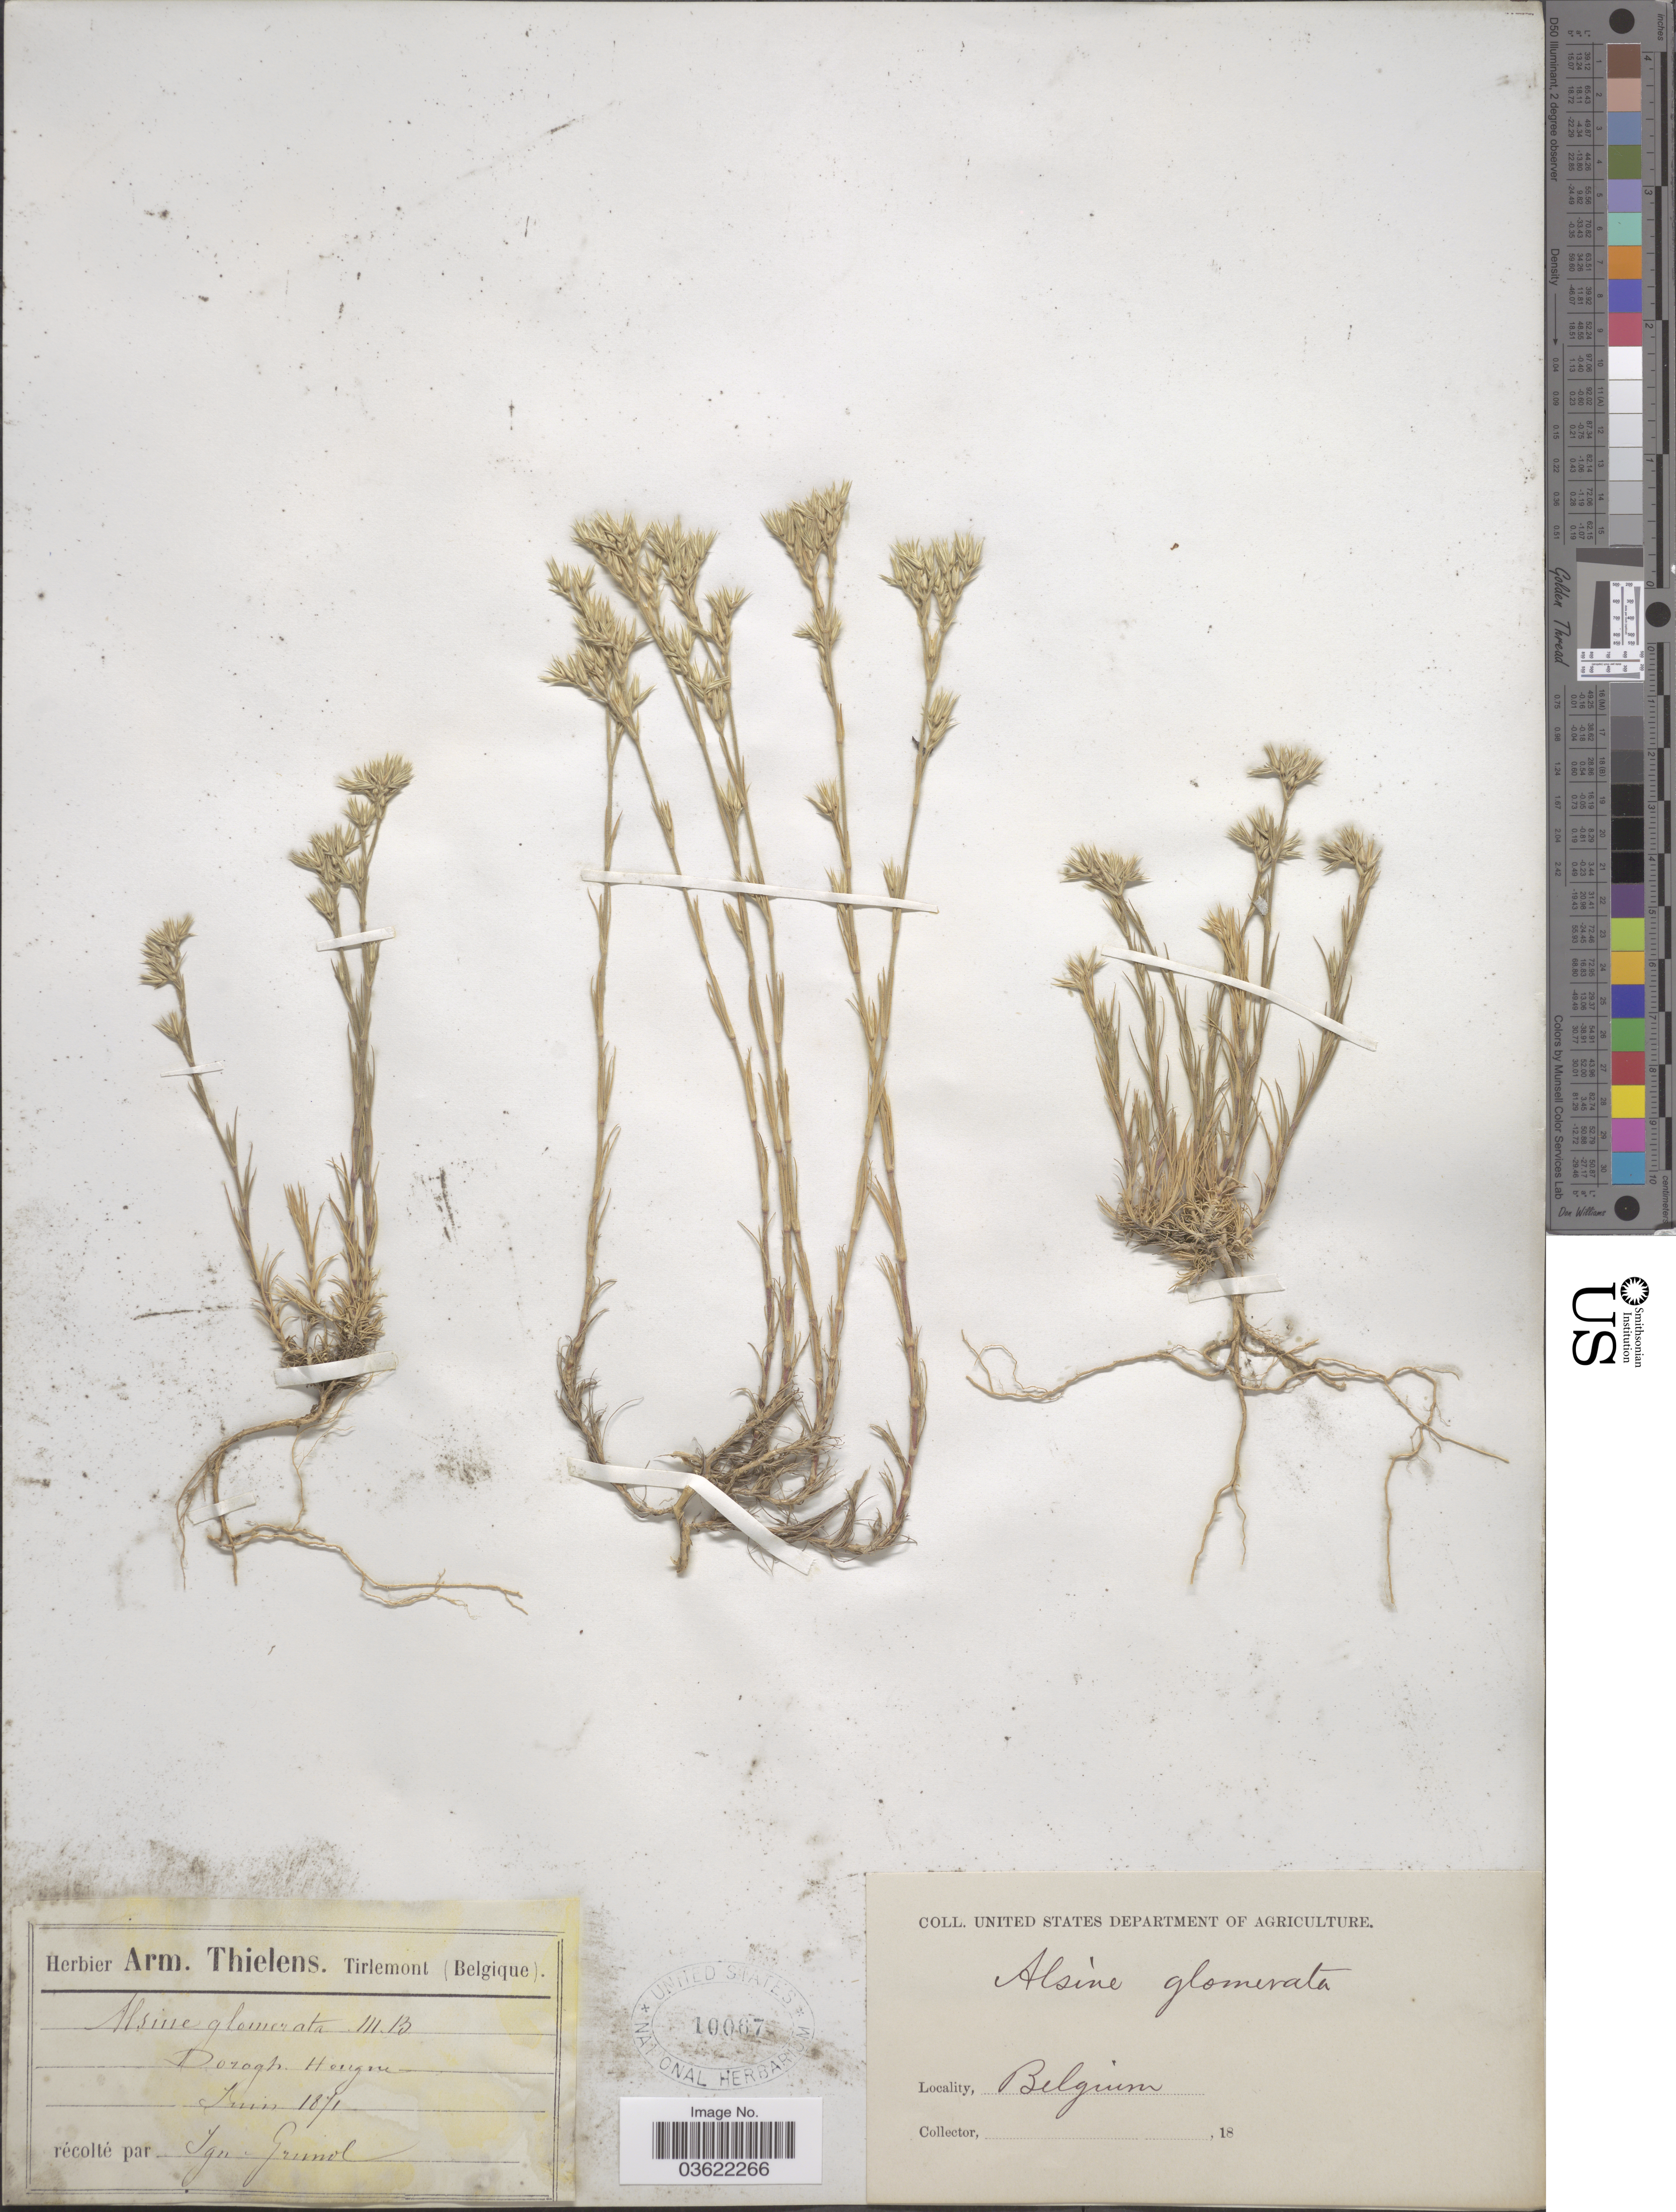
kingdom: Plantae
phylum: Tracheophyta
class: Magnoliopsida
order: Caryophyllales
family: Caryophyllaceae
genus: Arenaria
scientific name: Arenaria glomerata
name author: M. Bieb.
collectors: Grimol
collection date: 1871-06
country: Hungary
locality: Dorogh. Hongrie.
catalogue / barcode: US 10067